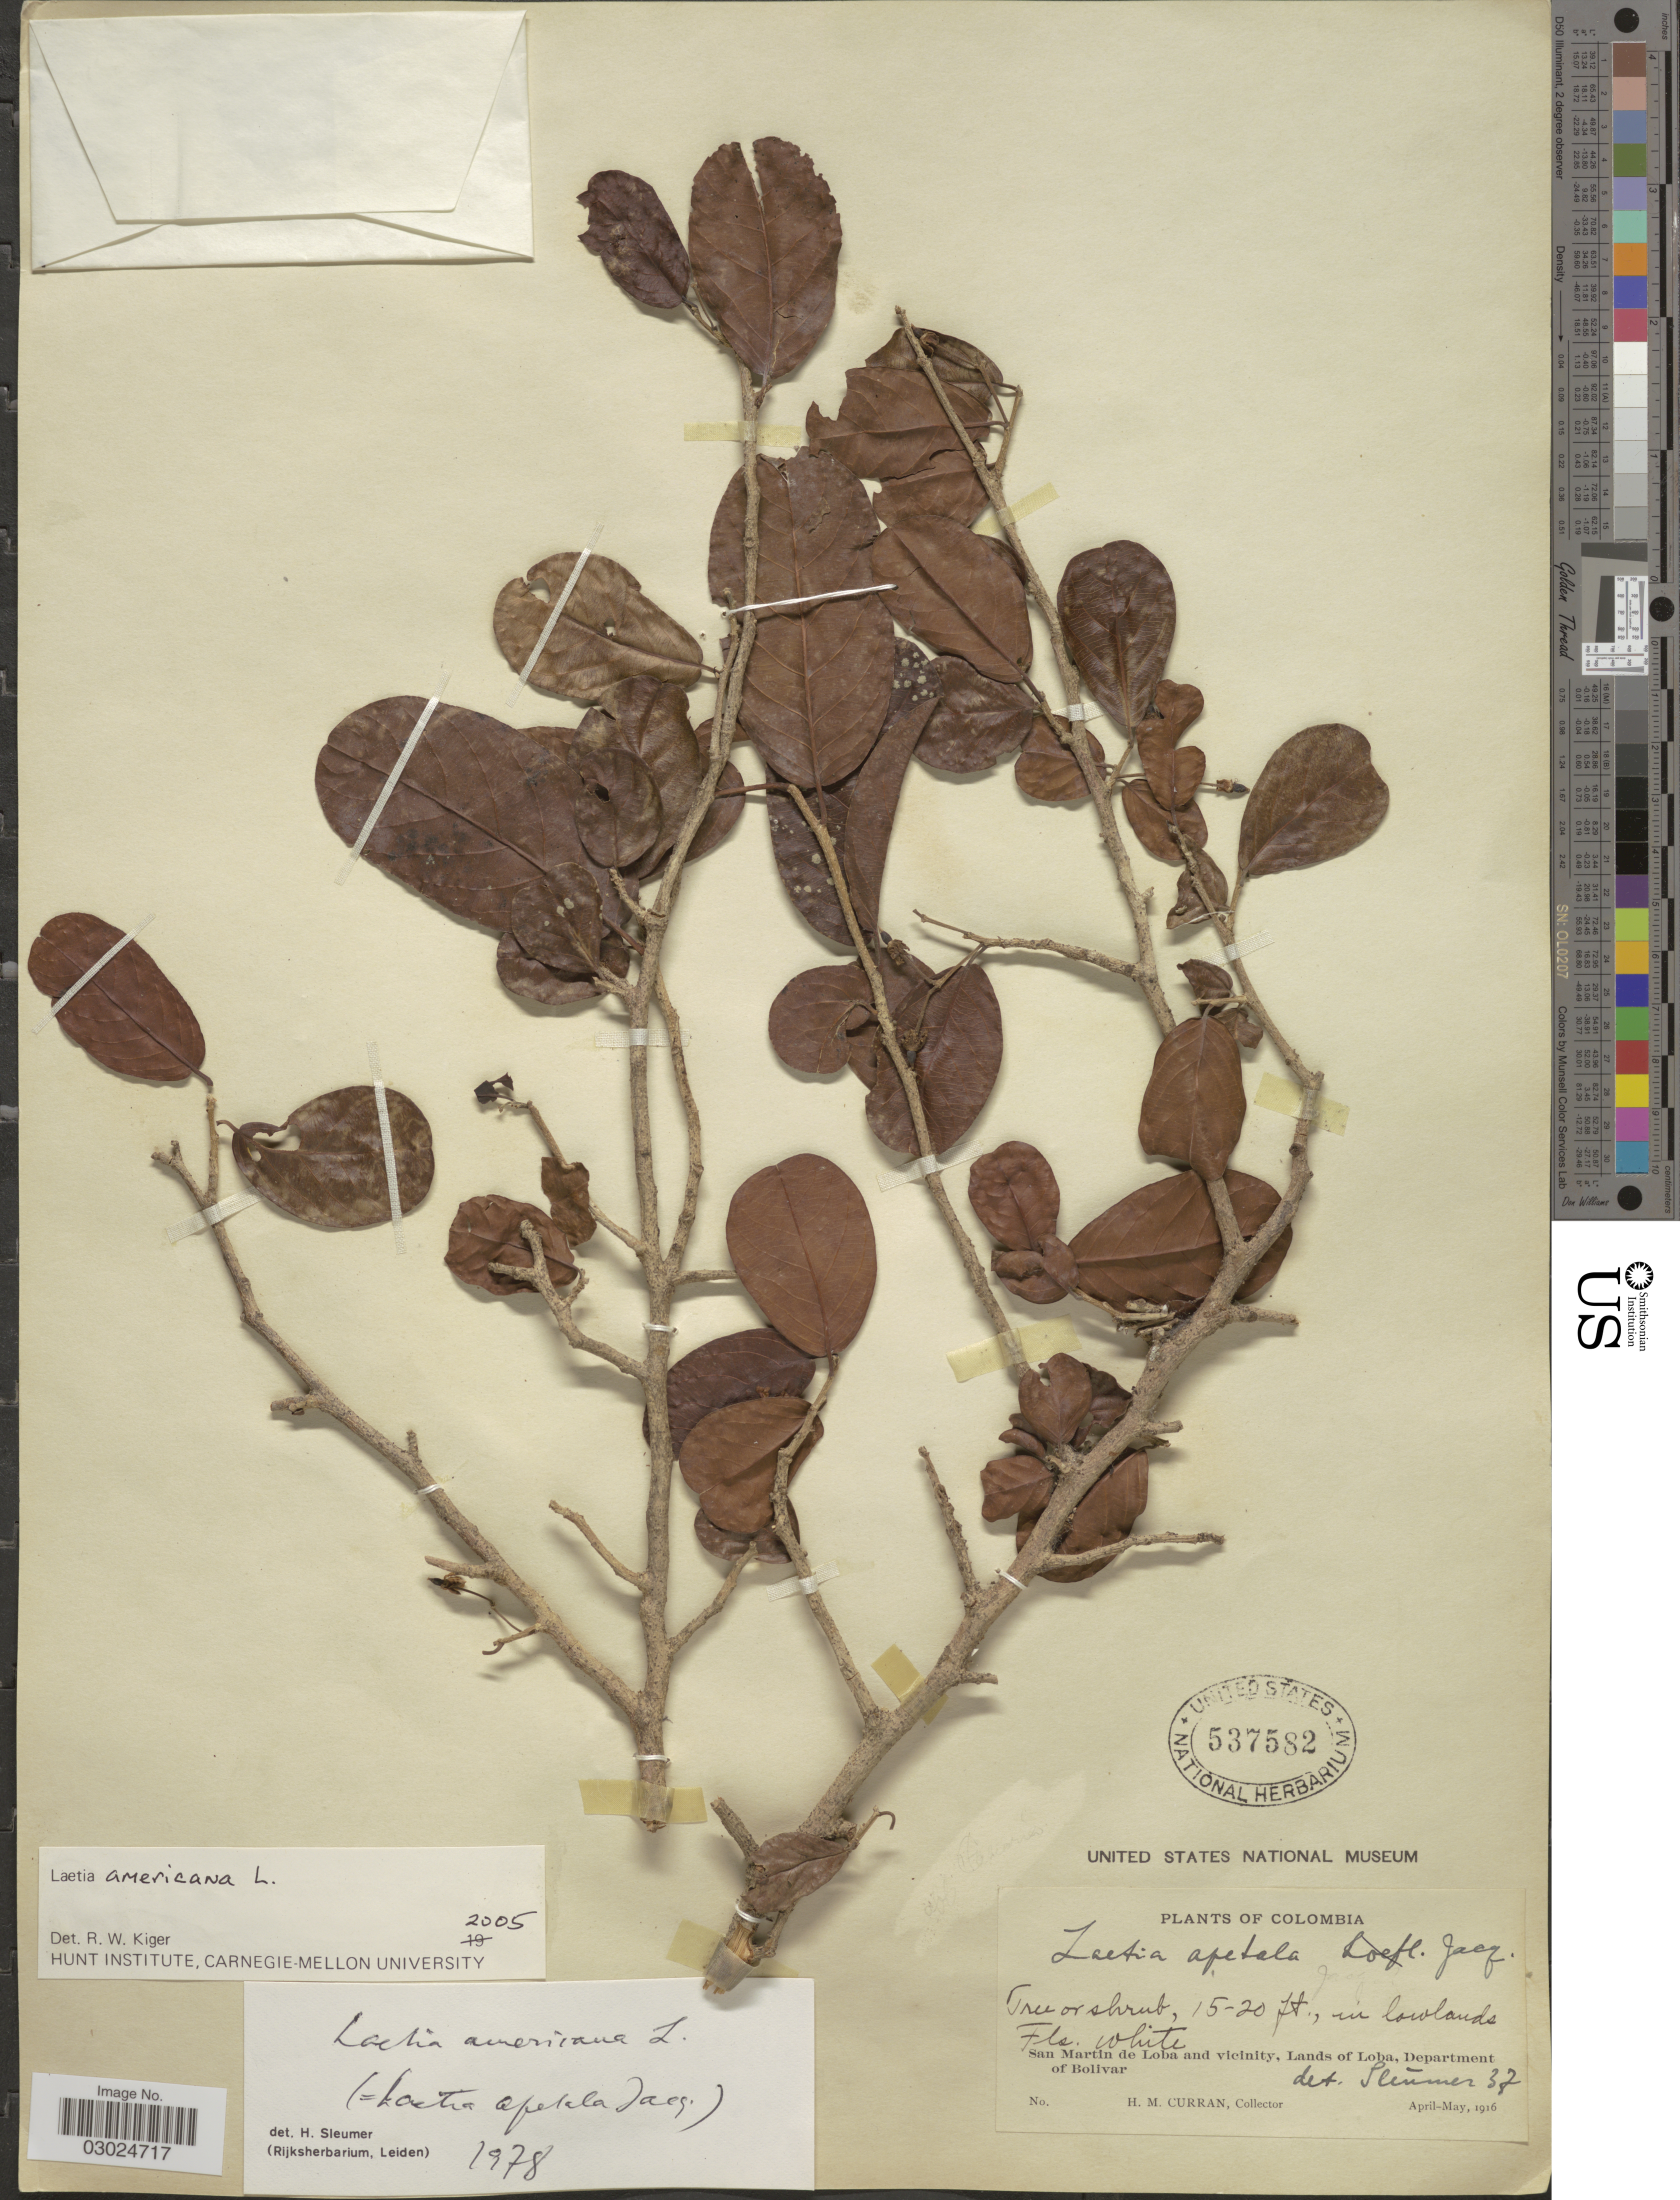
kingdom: Plantae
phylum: Tracheophyta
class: Magnoliopsida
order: Malpighiales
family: Salicaceae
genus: Laetia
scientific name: Laetia americana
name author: L.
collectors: H. M. Curran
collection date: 1916-04/1916-05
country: Colombia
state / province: Bolívar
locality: San Martin de Loba and Vicinity, Lands of Loba, Department of Bolivar.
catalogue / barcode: US 537582